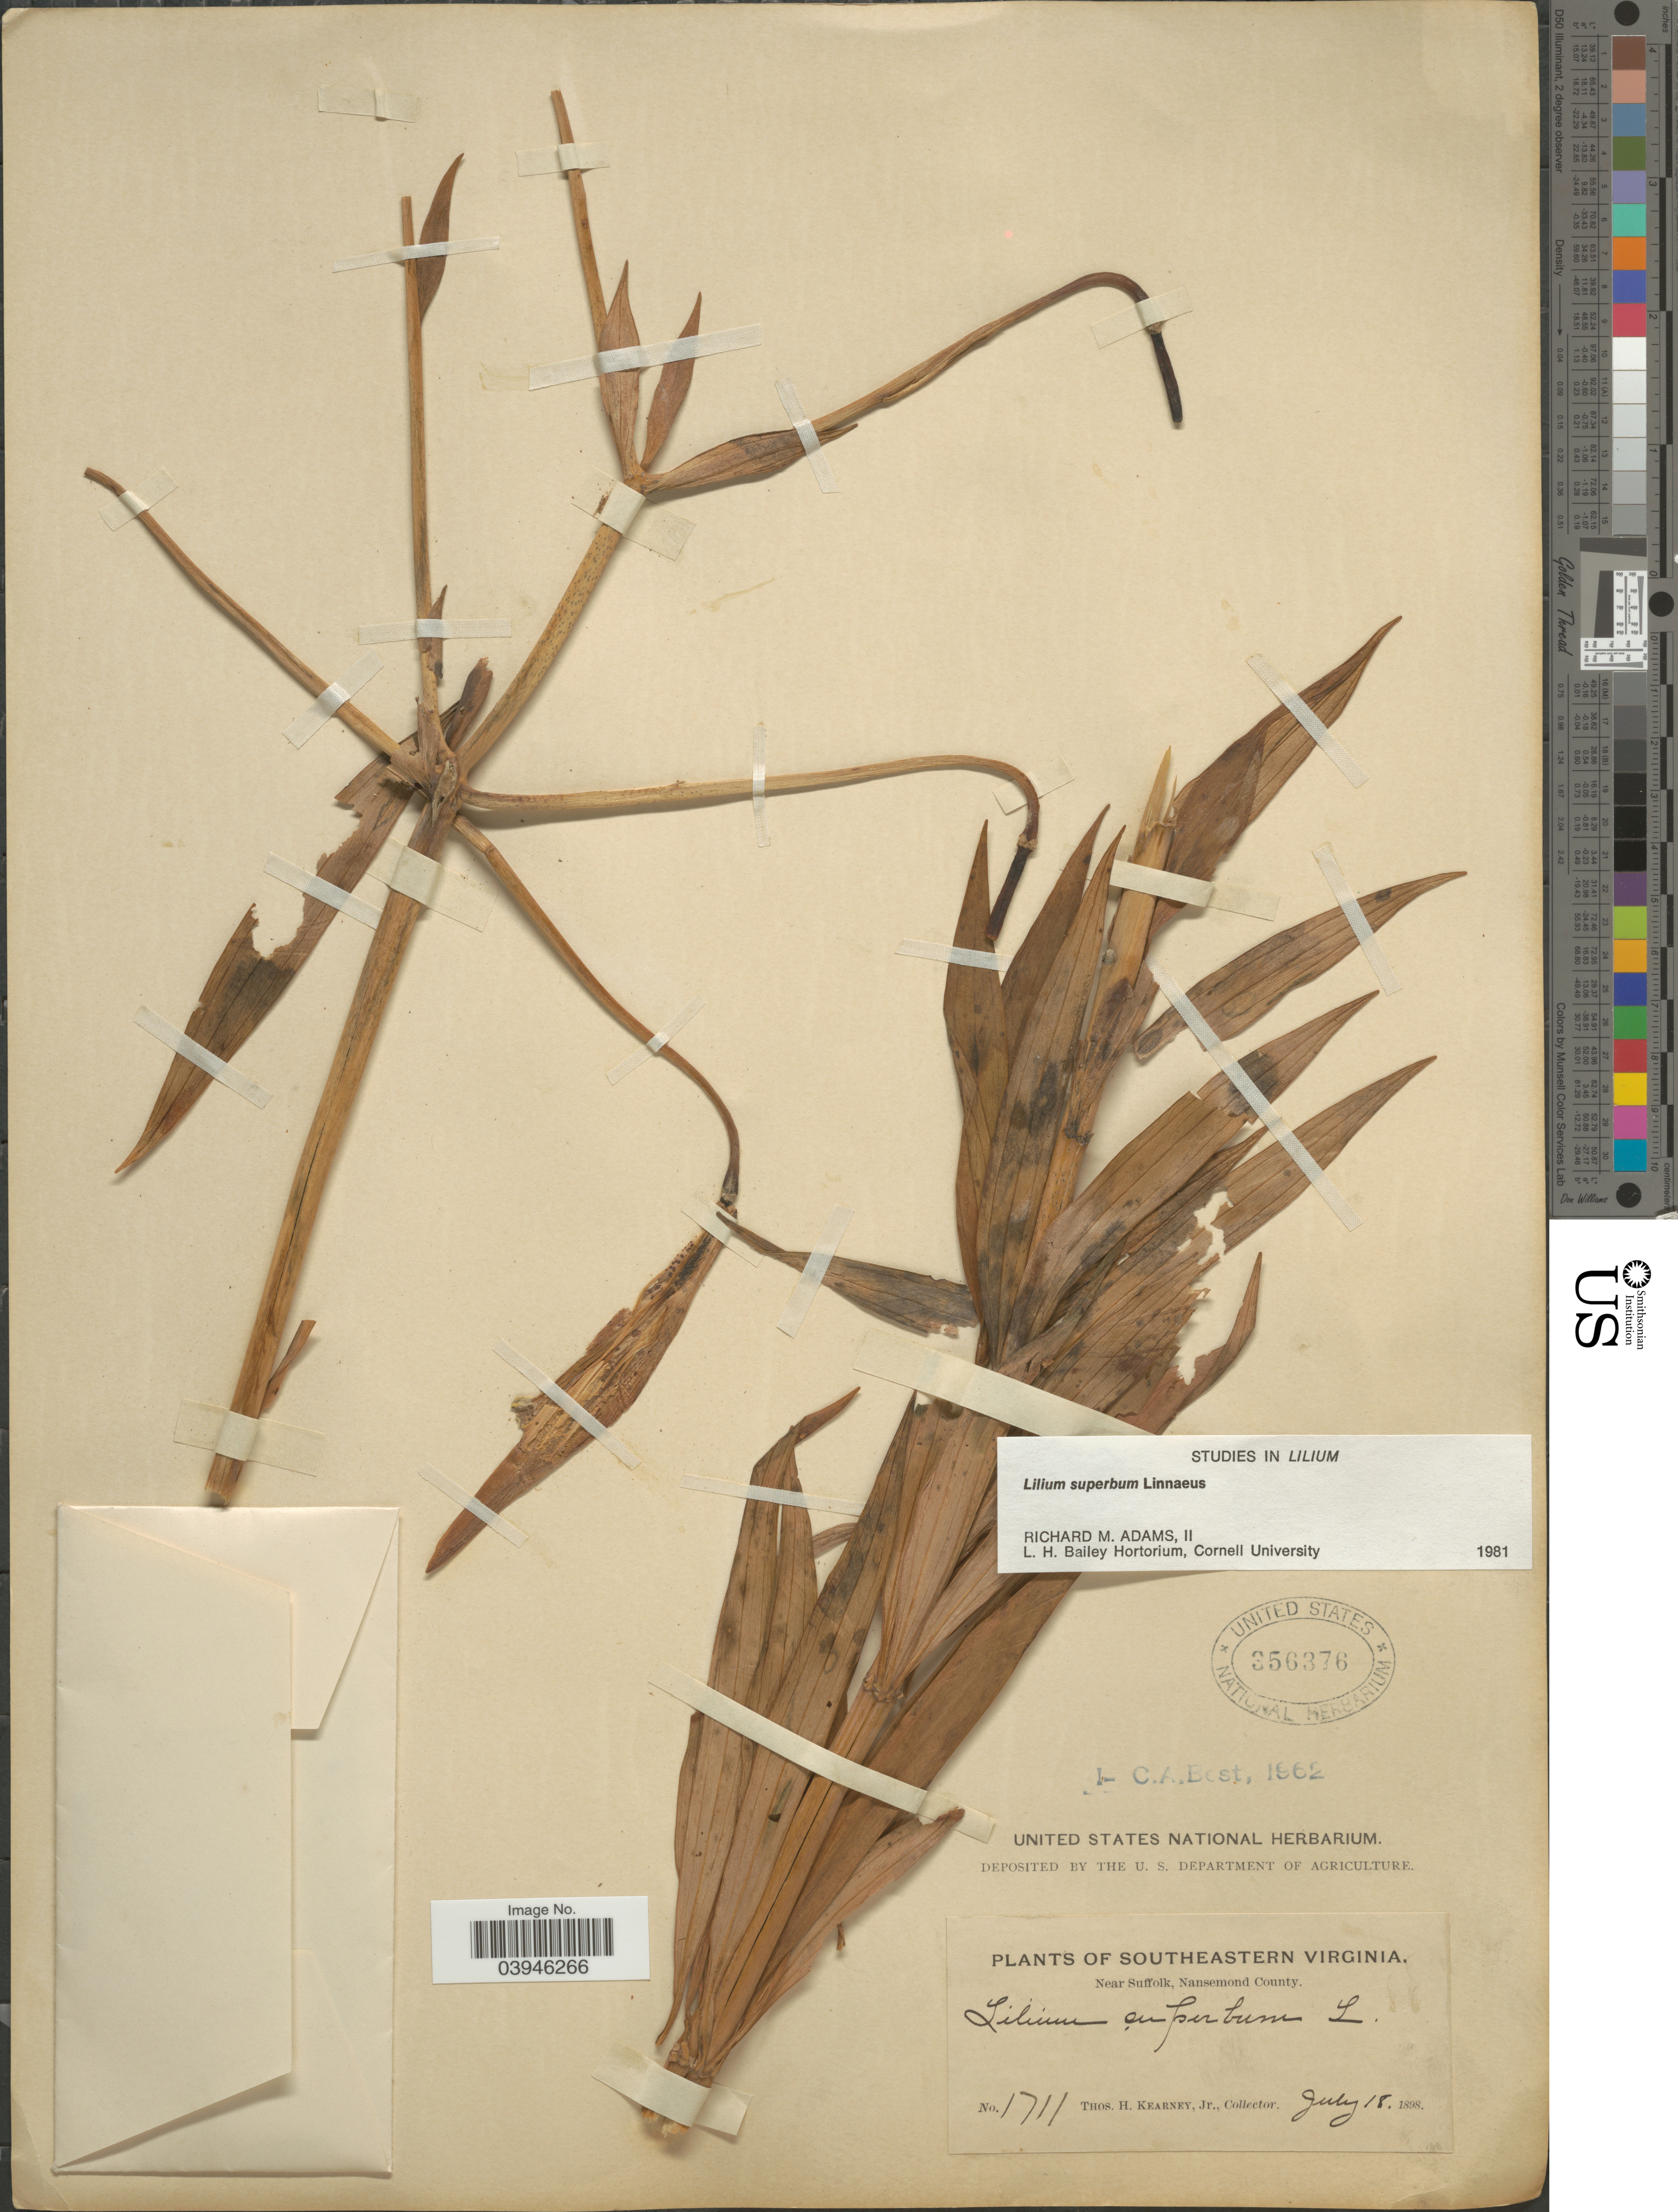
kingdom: Plantae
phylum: Tracheophyta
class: Liliopsida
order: Liliales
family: Liliaceae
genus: Lilium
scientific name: Lilium superbum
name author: L.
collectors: T. H. Kearney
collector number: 1711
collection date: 1898-07-18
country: United States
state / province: Virginia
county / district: City of Suffolk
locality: Southeastern Virginia. Near Suffolk, Nansemond County.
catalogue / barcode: US 356376